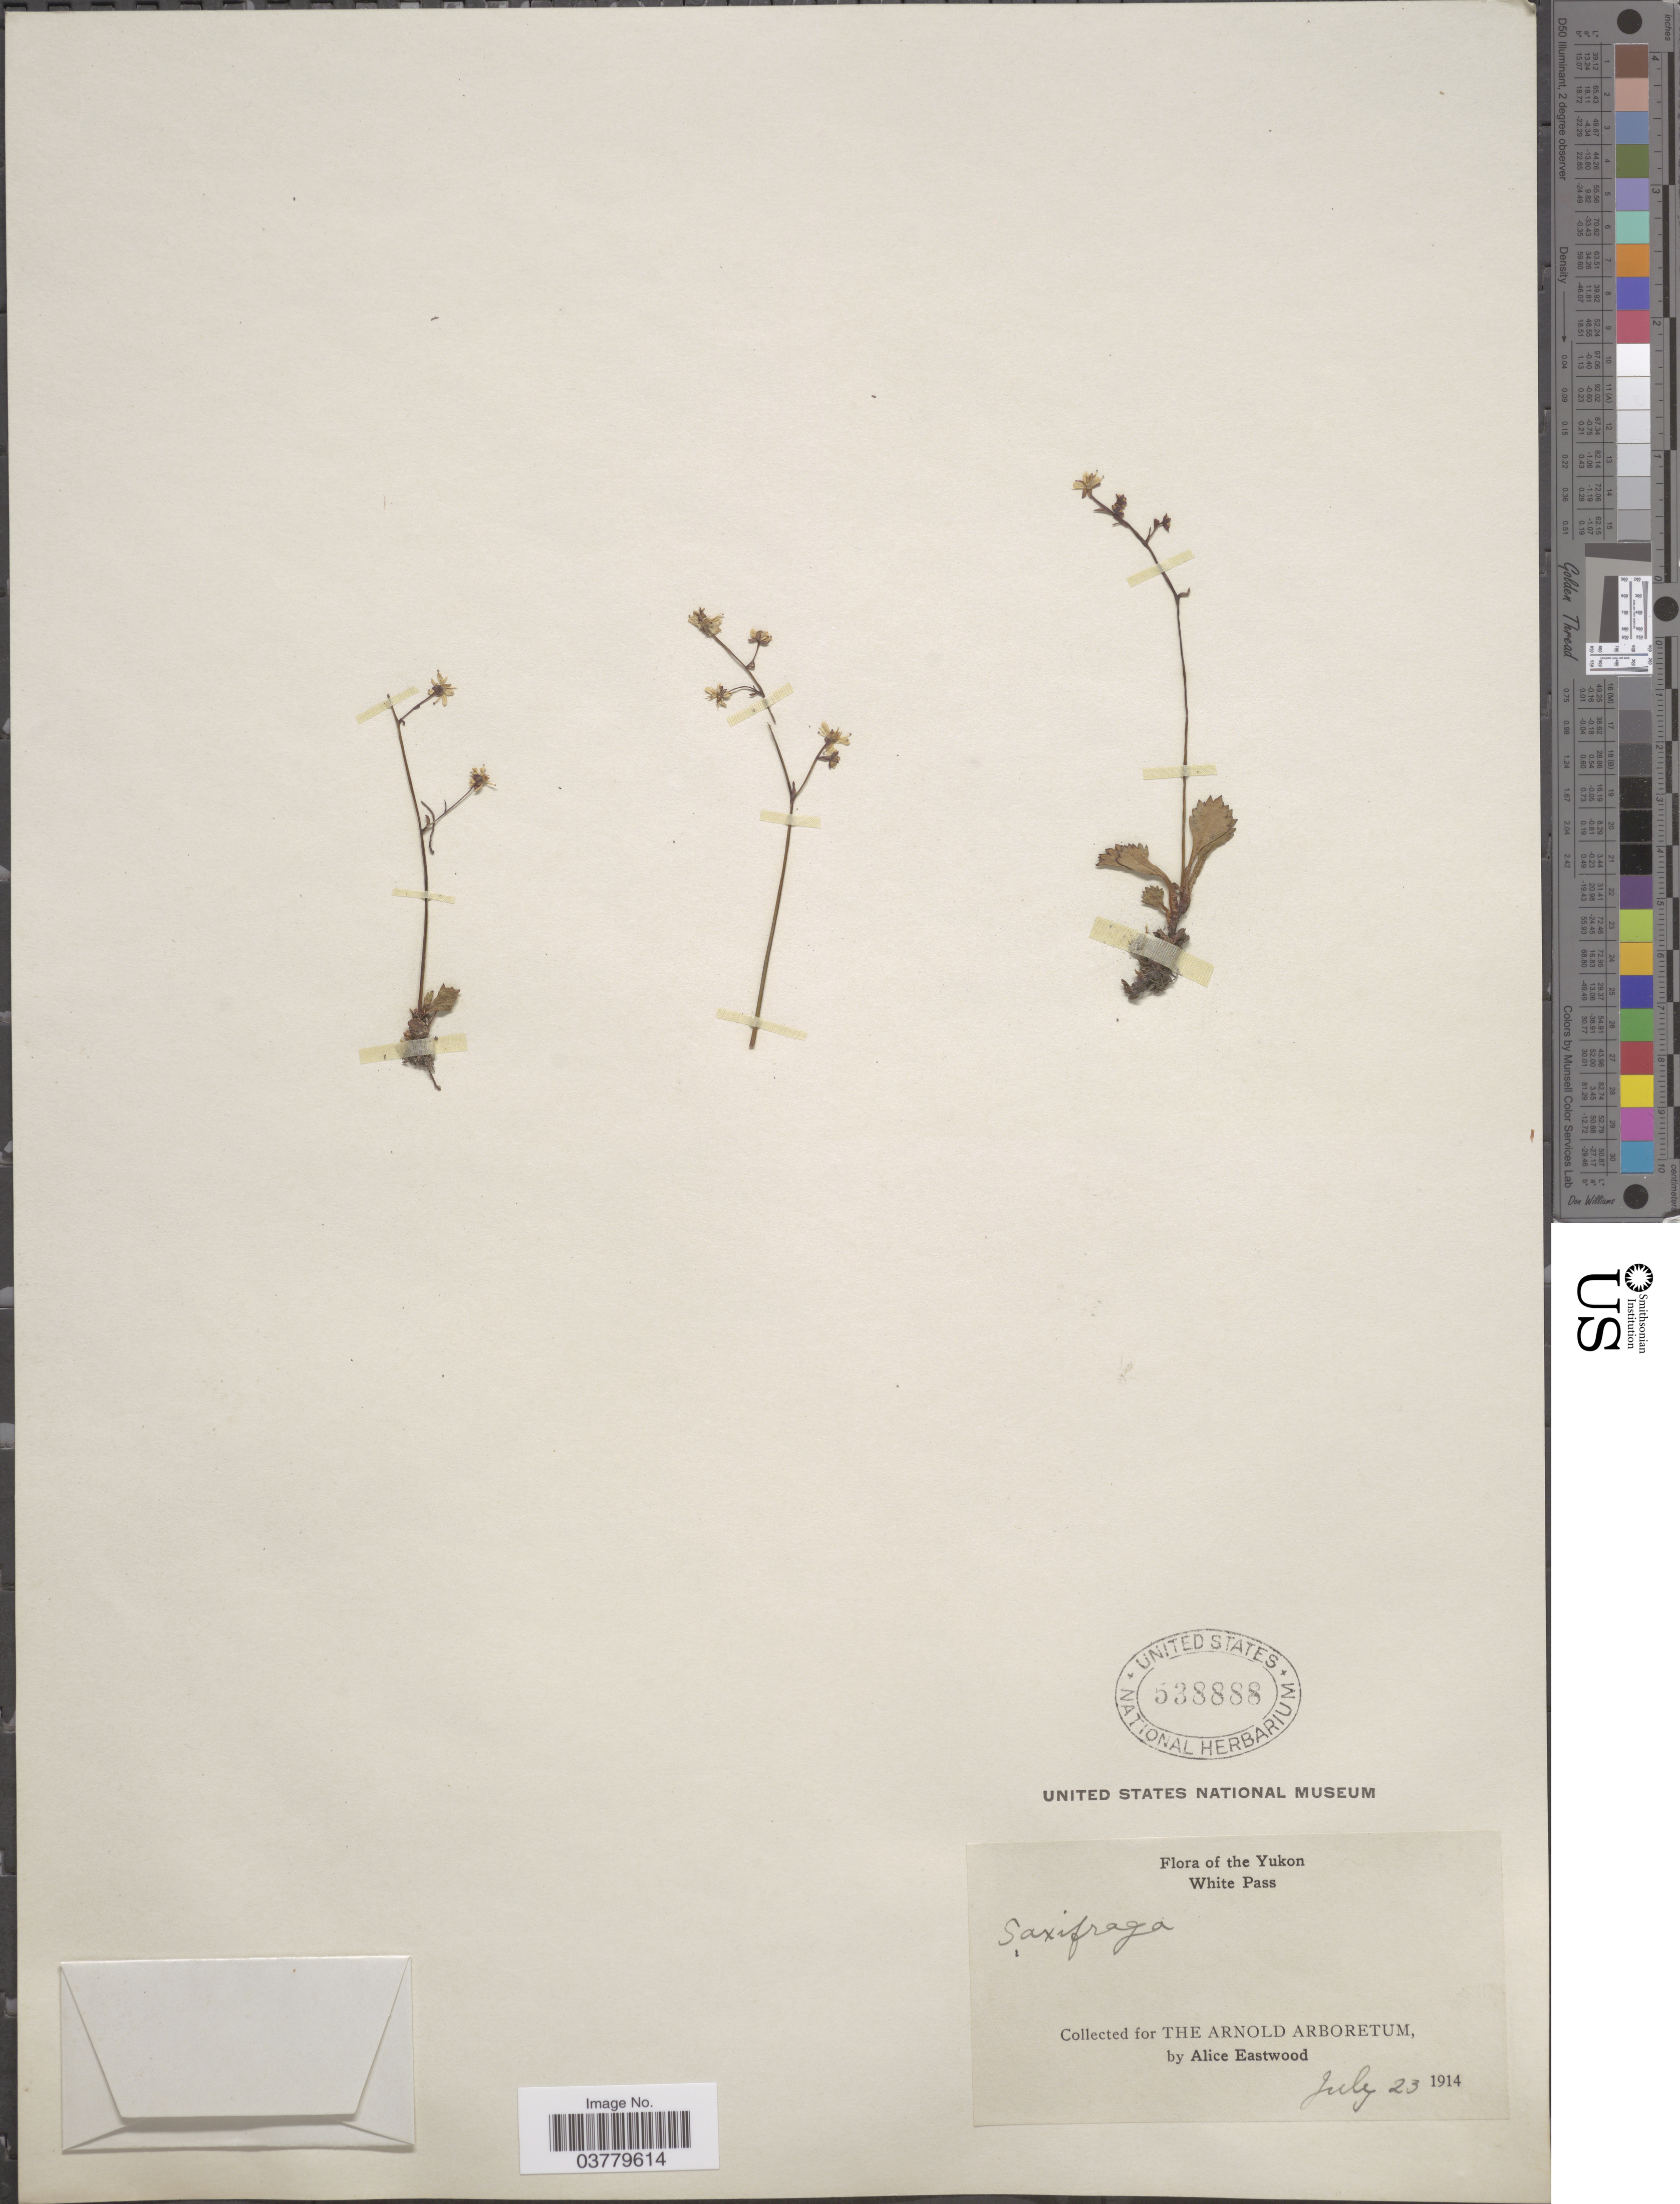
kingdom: Plantae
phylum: Tracheophyta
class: Magnoliopsida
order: Saxifragales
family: Saxifragaceae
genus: Micranthes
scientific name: Micranthes sp.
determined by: Strong, Mark T., (BOT), Smithsonian Institution - National Museum of Natural History (UNITED STATES)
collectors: A. Eastwood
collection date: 1914-07-23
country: Canada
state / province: Yukon Territory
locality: The Yukon. White Pass.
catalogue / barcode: US 538888